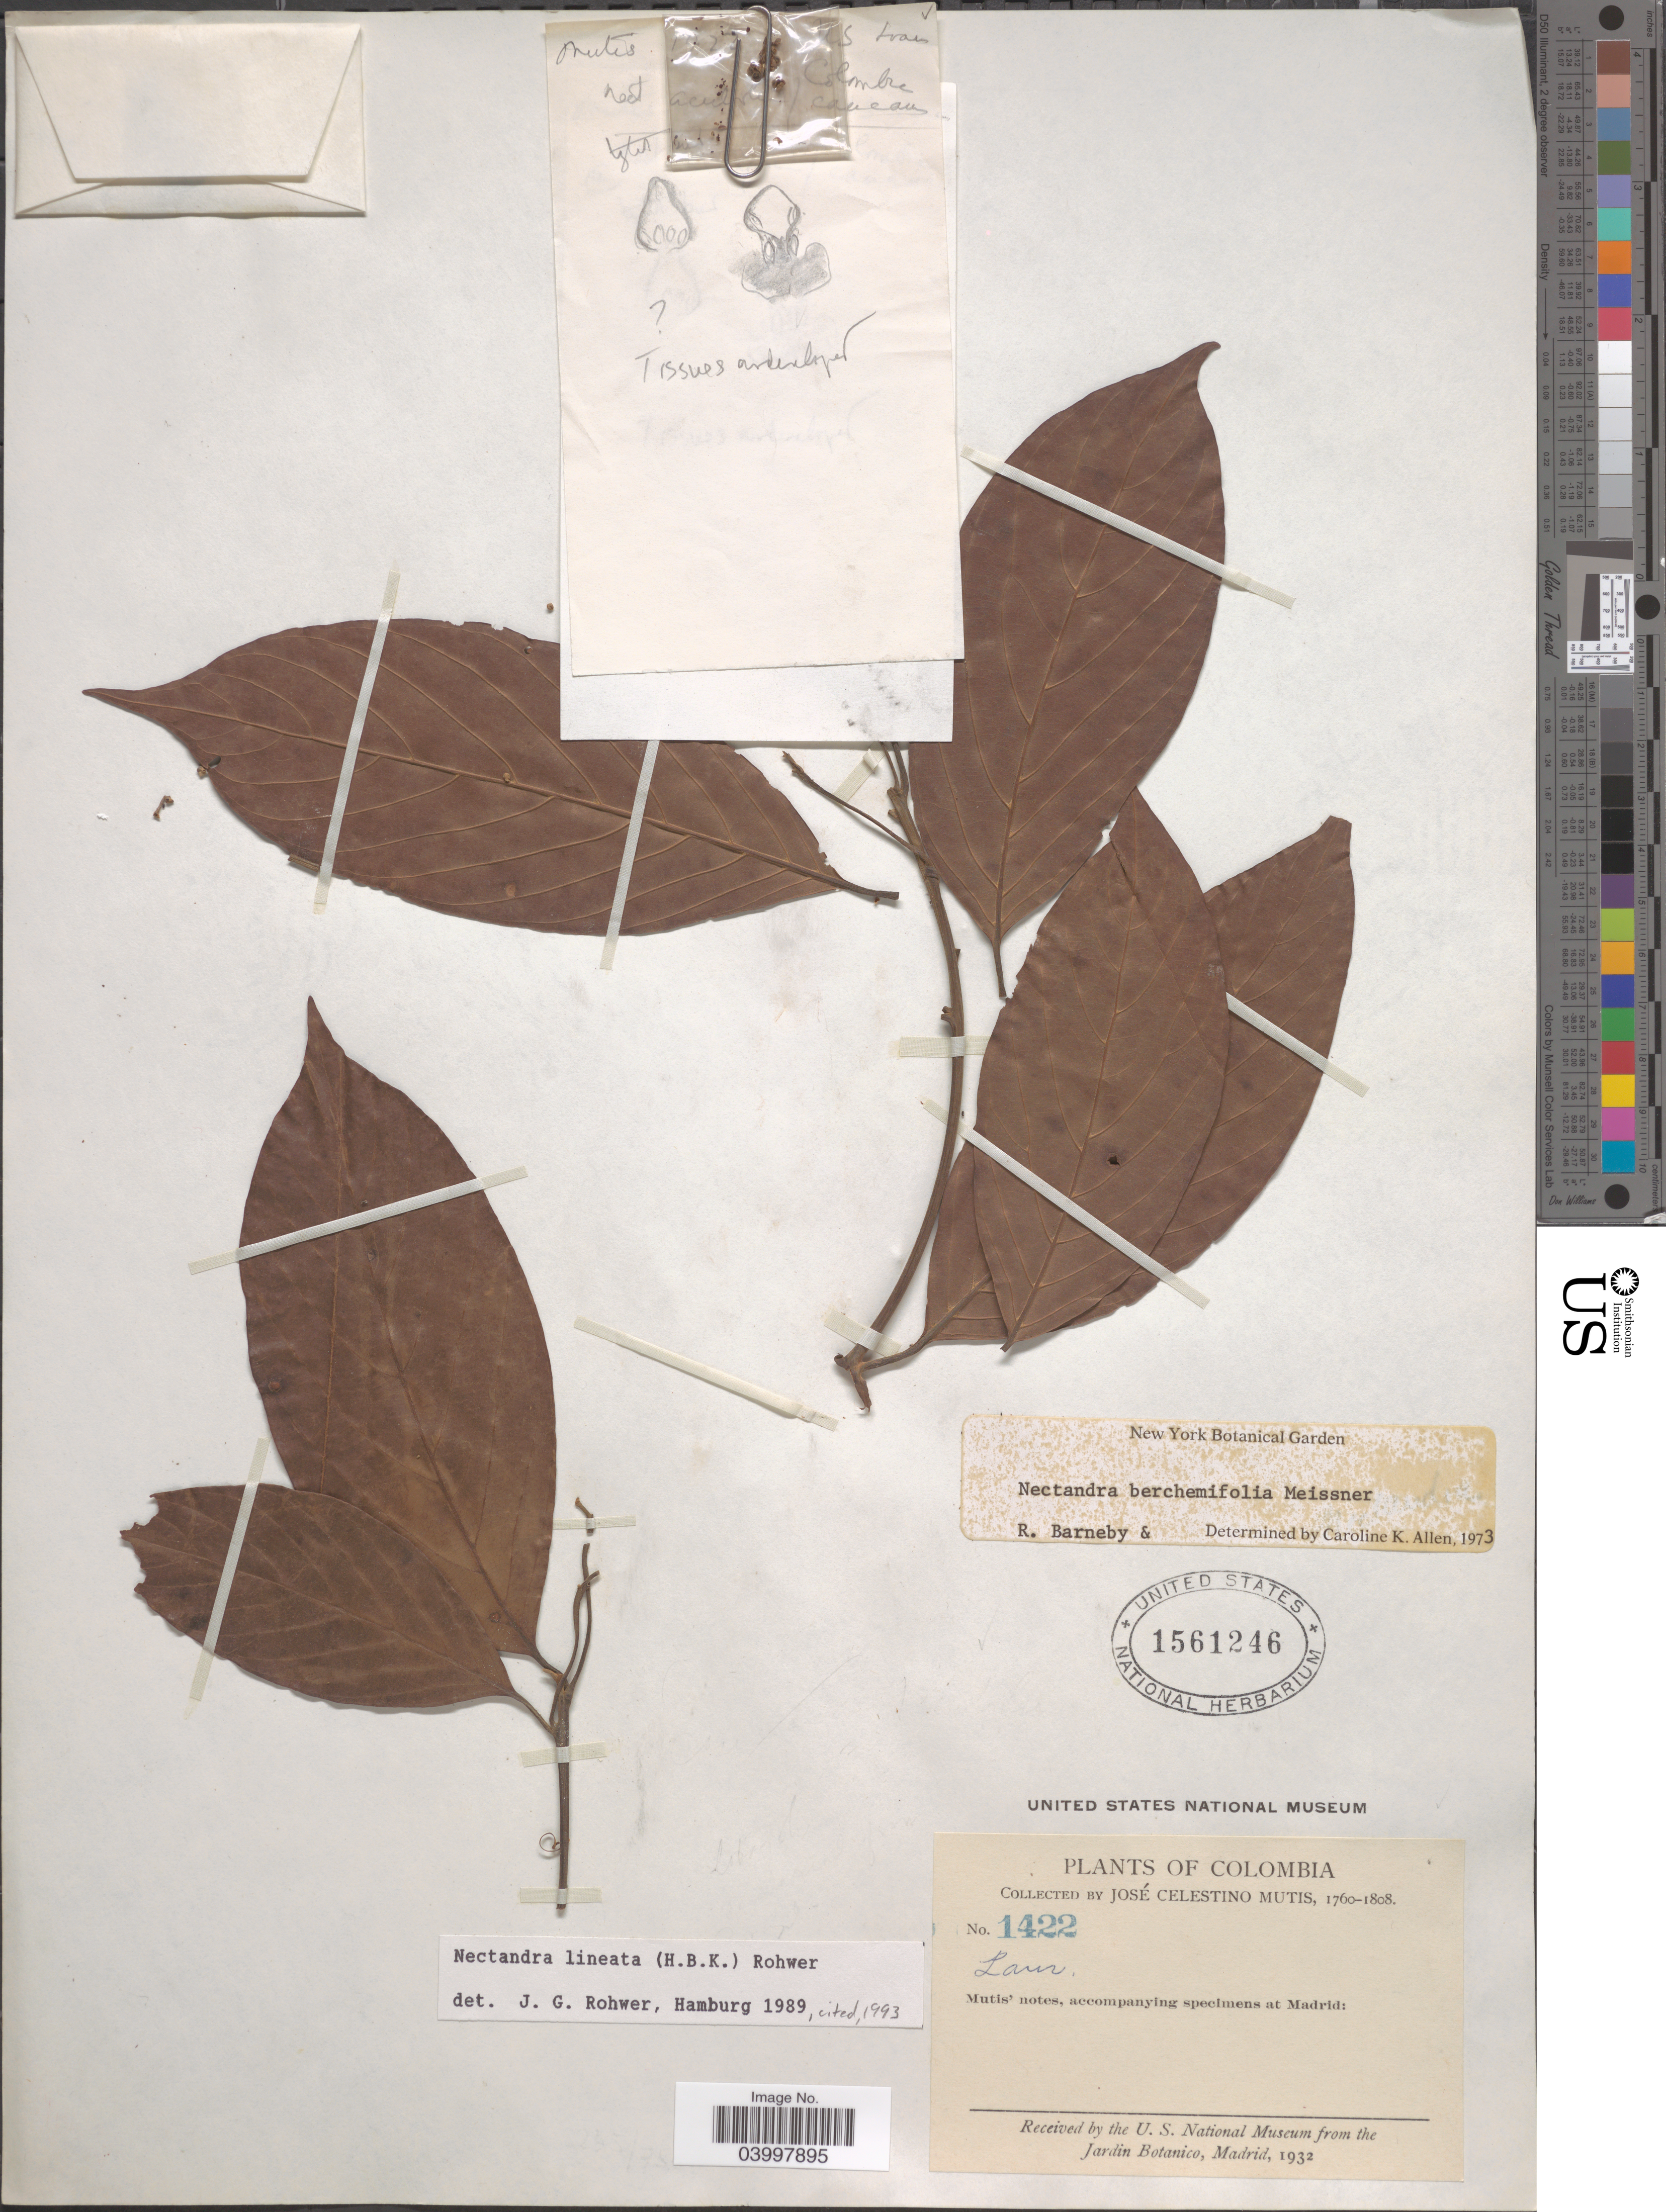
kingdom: Plantae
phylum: Tracheophyta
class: Magnoliopsida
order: Laurales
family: Lauraceae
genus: Nectandra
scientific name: Nectandra lineata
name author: (Kunth) Rohwer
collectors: J. C. B. Mutis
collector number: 1422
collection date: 1760/1808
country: Colombia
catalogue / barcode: US 1561246